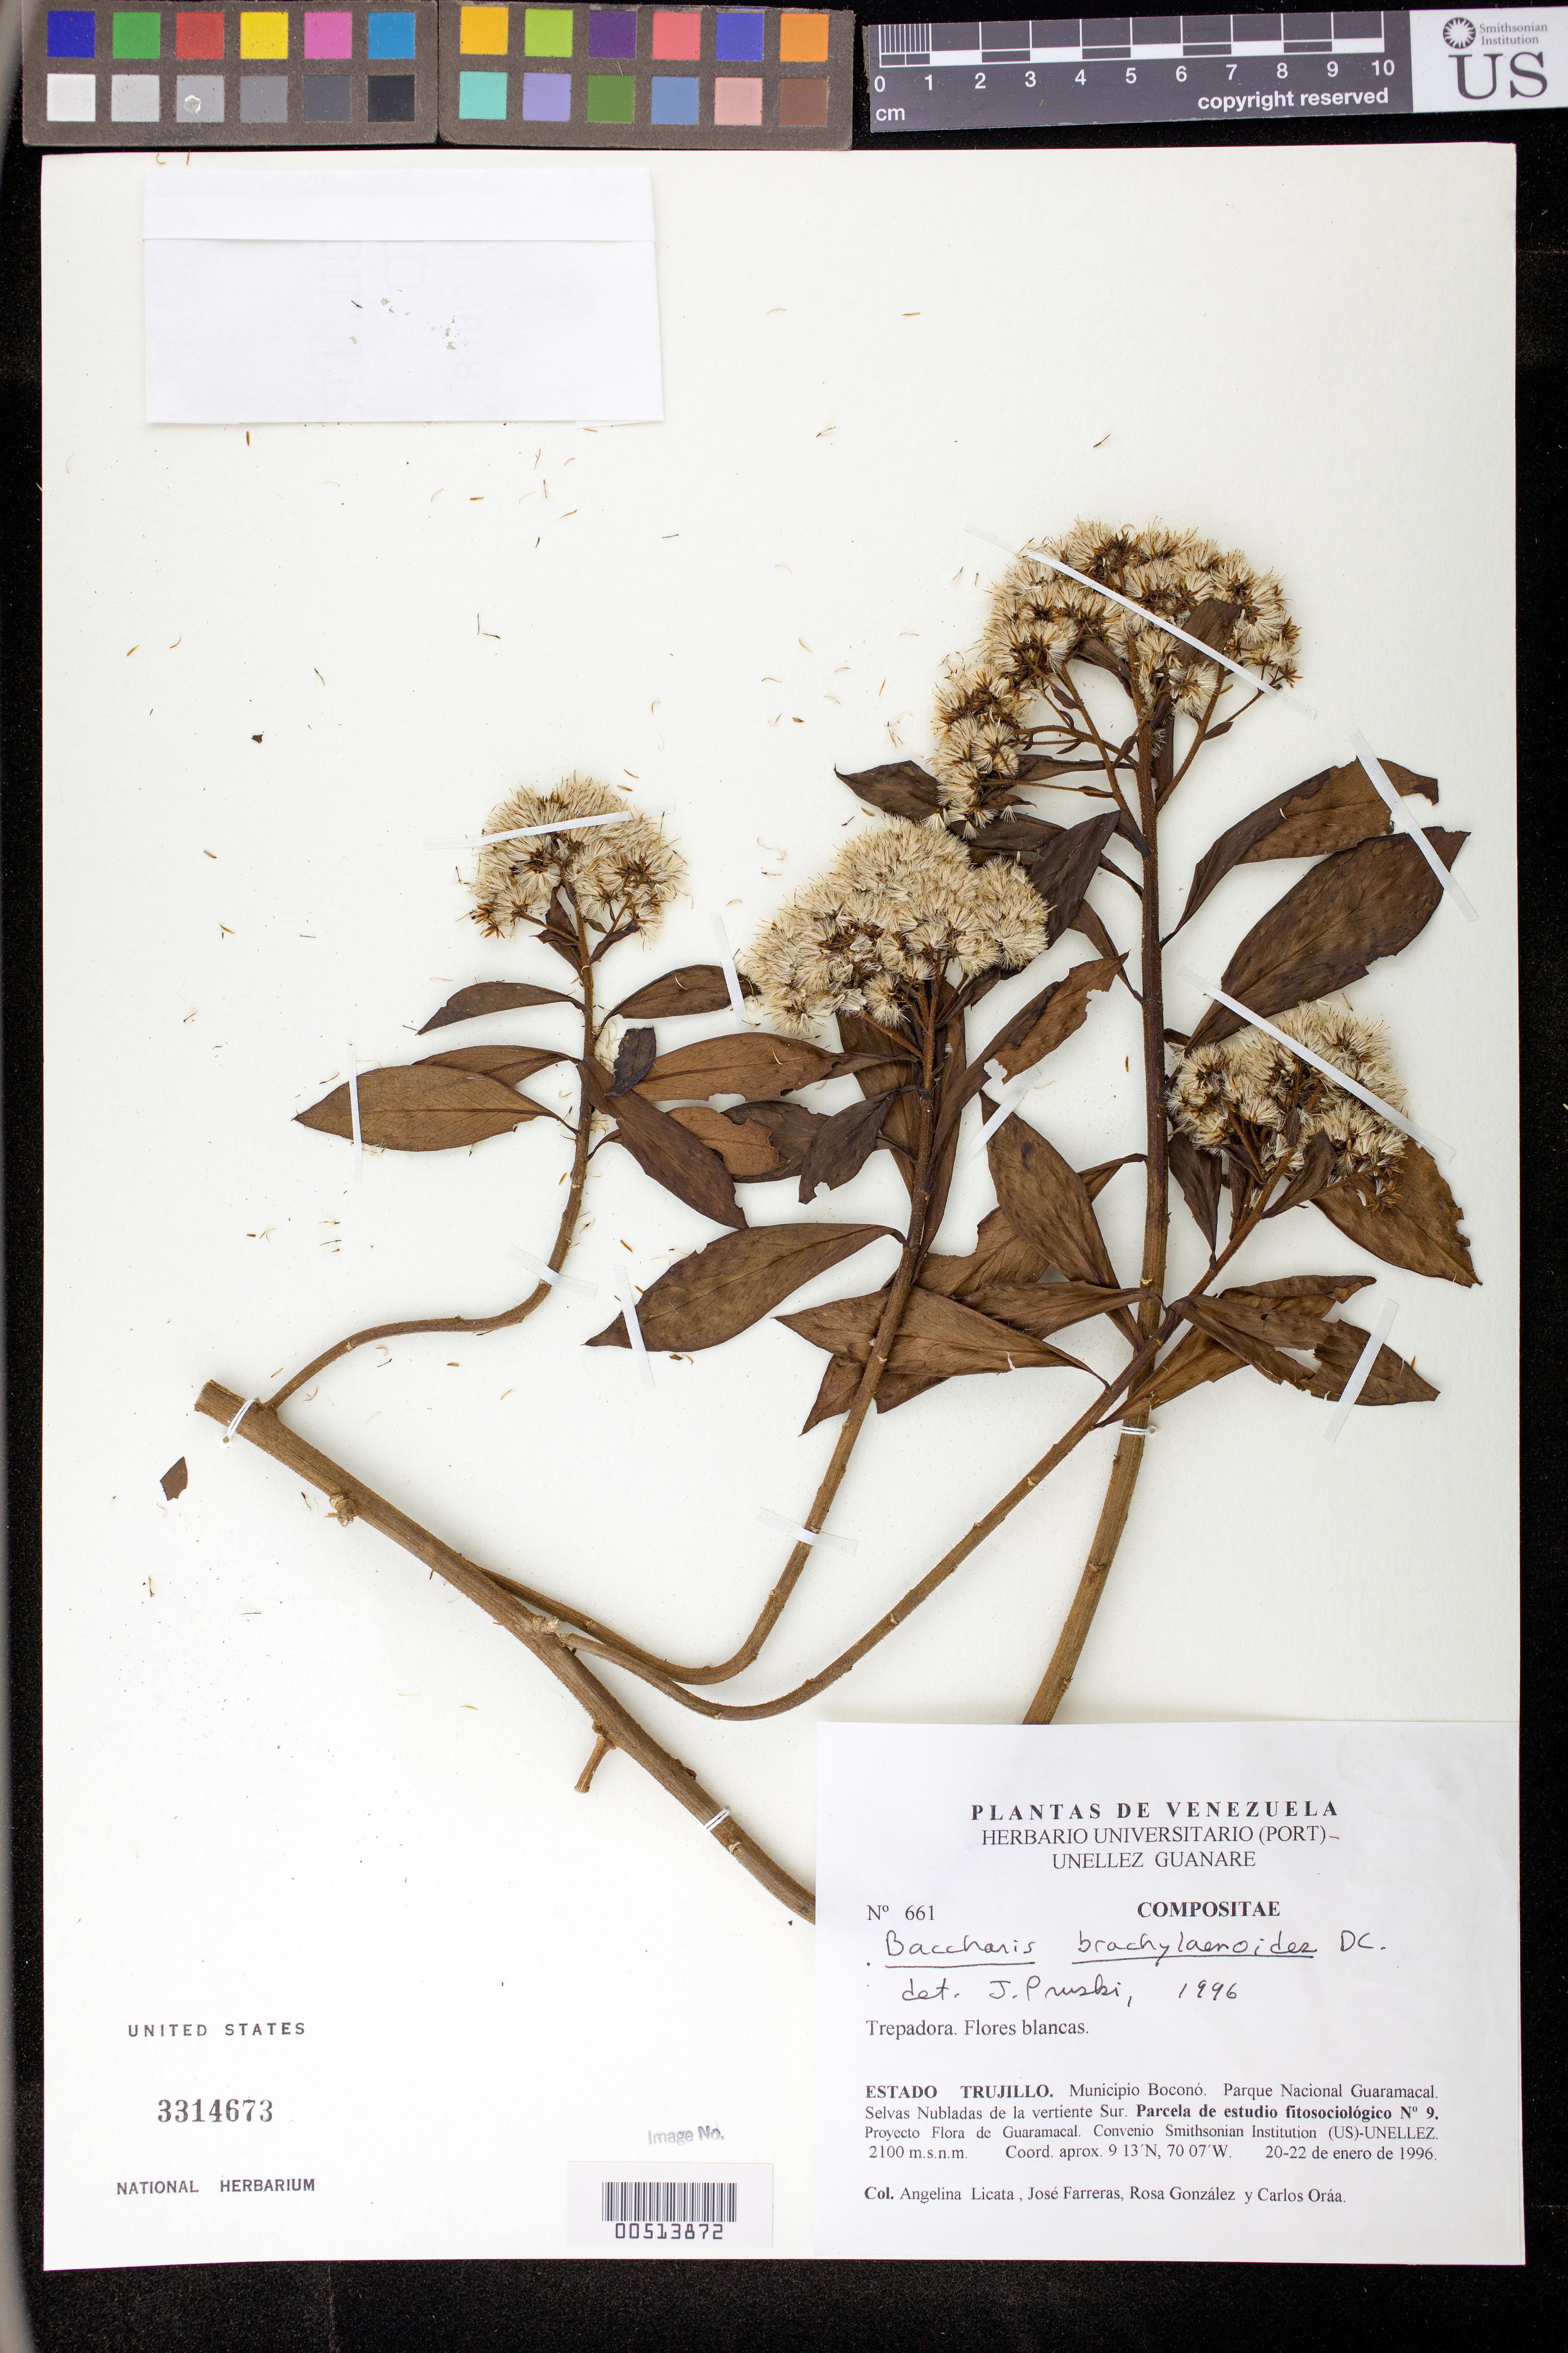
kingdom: Plantae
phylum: Tracheophyta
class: Magnoliopsida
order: Asterales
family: Asteraceae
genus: Baccharis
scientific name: Baccharis brachylaenoides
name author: DC.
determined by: Pruski, J. F.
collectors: A. Licata, J. Farreras, R. González & C. Oráa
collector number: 661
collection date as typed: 20 Jan 1996 to 22 Jan 1996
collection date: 1996-01-20/1996-01-22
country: Venezuela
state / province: Trujillo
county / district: Boconó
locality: Parque Nacional Guaramacal, vertiente S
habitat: Selvas Nubladas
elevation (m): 2100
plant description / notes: MO, PORT, US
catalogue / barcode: US 3314673